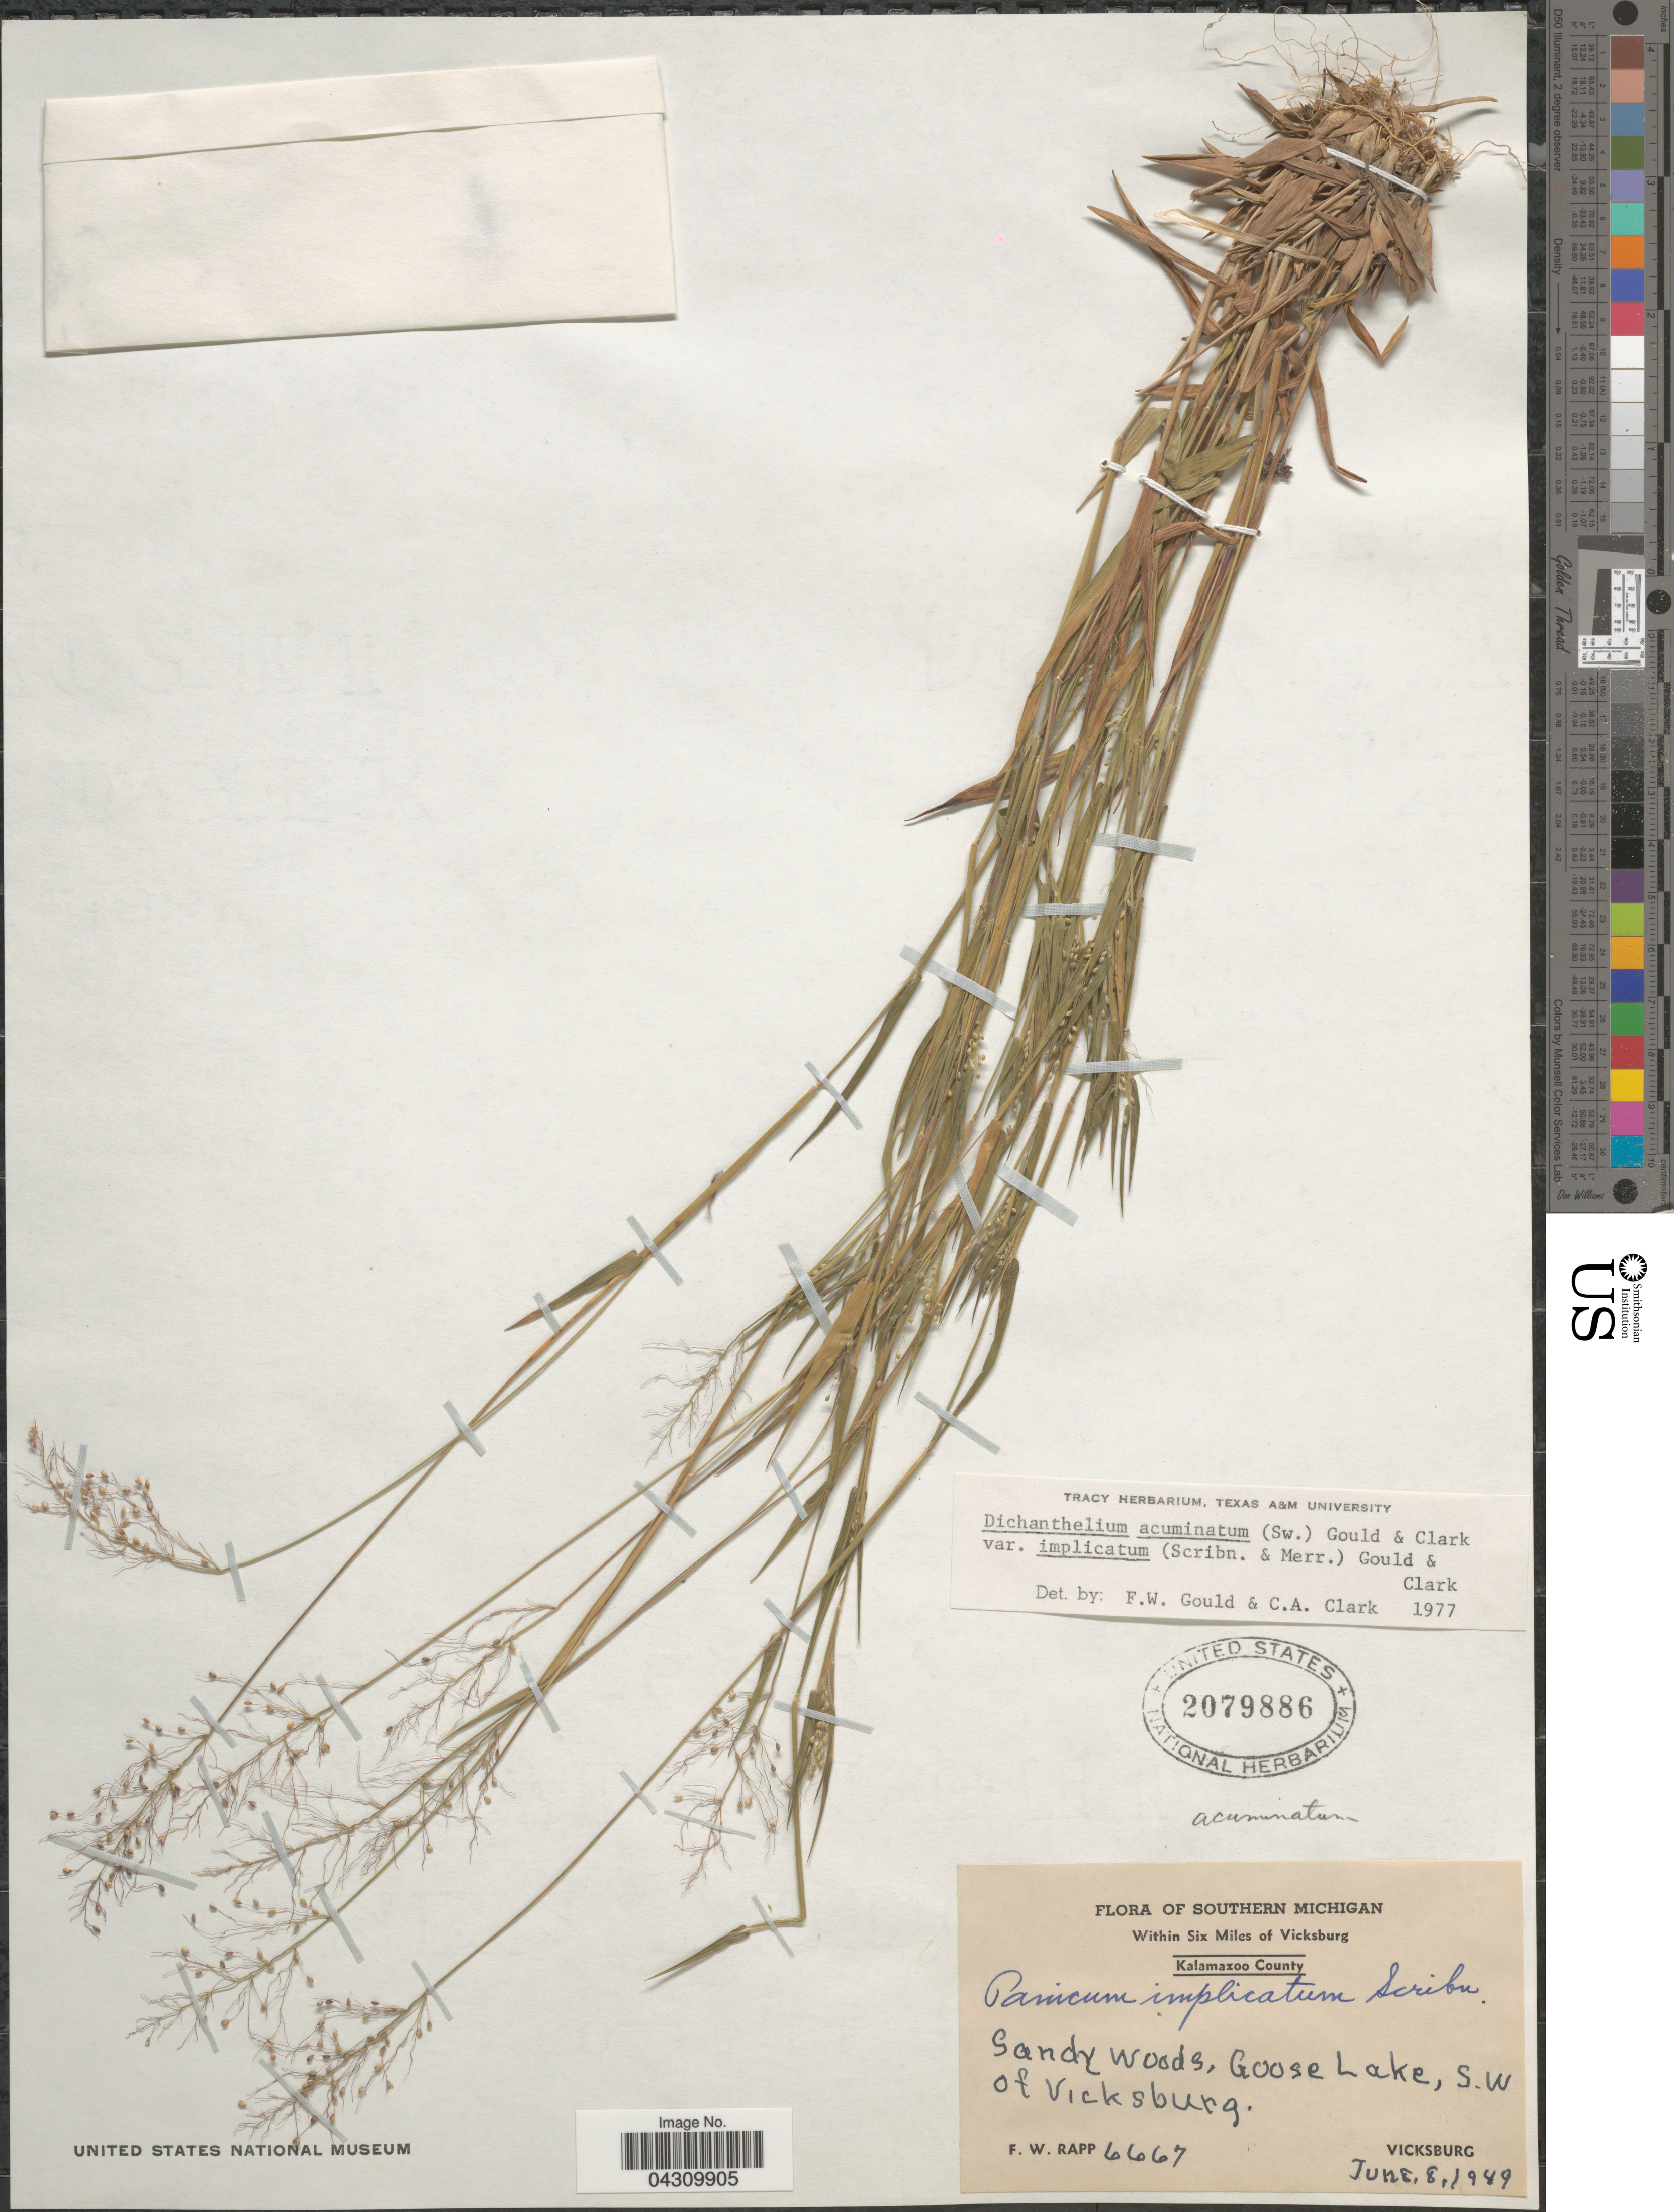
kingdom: Plantae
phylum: Tracheophyta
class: Liliopsida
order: Poales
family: Poaceae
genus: Dichanthelium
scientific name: Dichanthelium acuminatum var. acuminatum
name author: (Sw.) Gould & C.A. Clark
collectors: F. Rapp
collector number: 6667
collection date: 1949-06-08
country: United States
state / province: Michigan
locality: Southern Michigan. Within Six Miles of Vicksburg. Kalamazoo County. Sandy woods, Goose Lake, S.W of Vicksburg.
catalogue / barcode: US 2079886